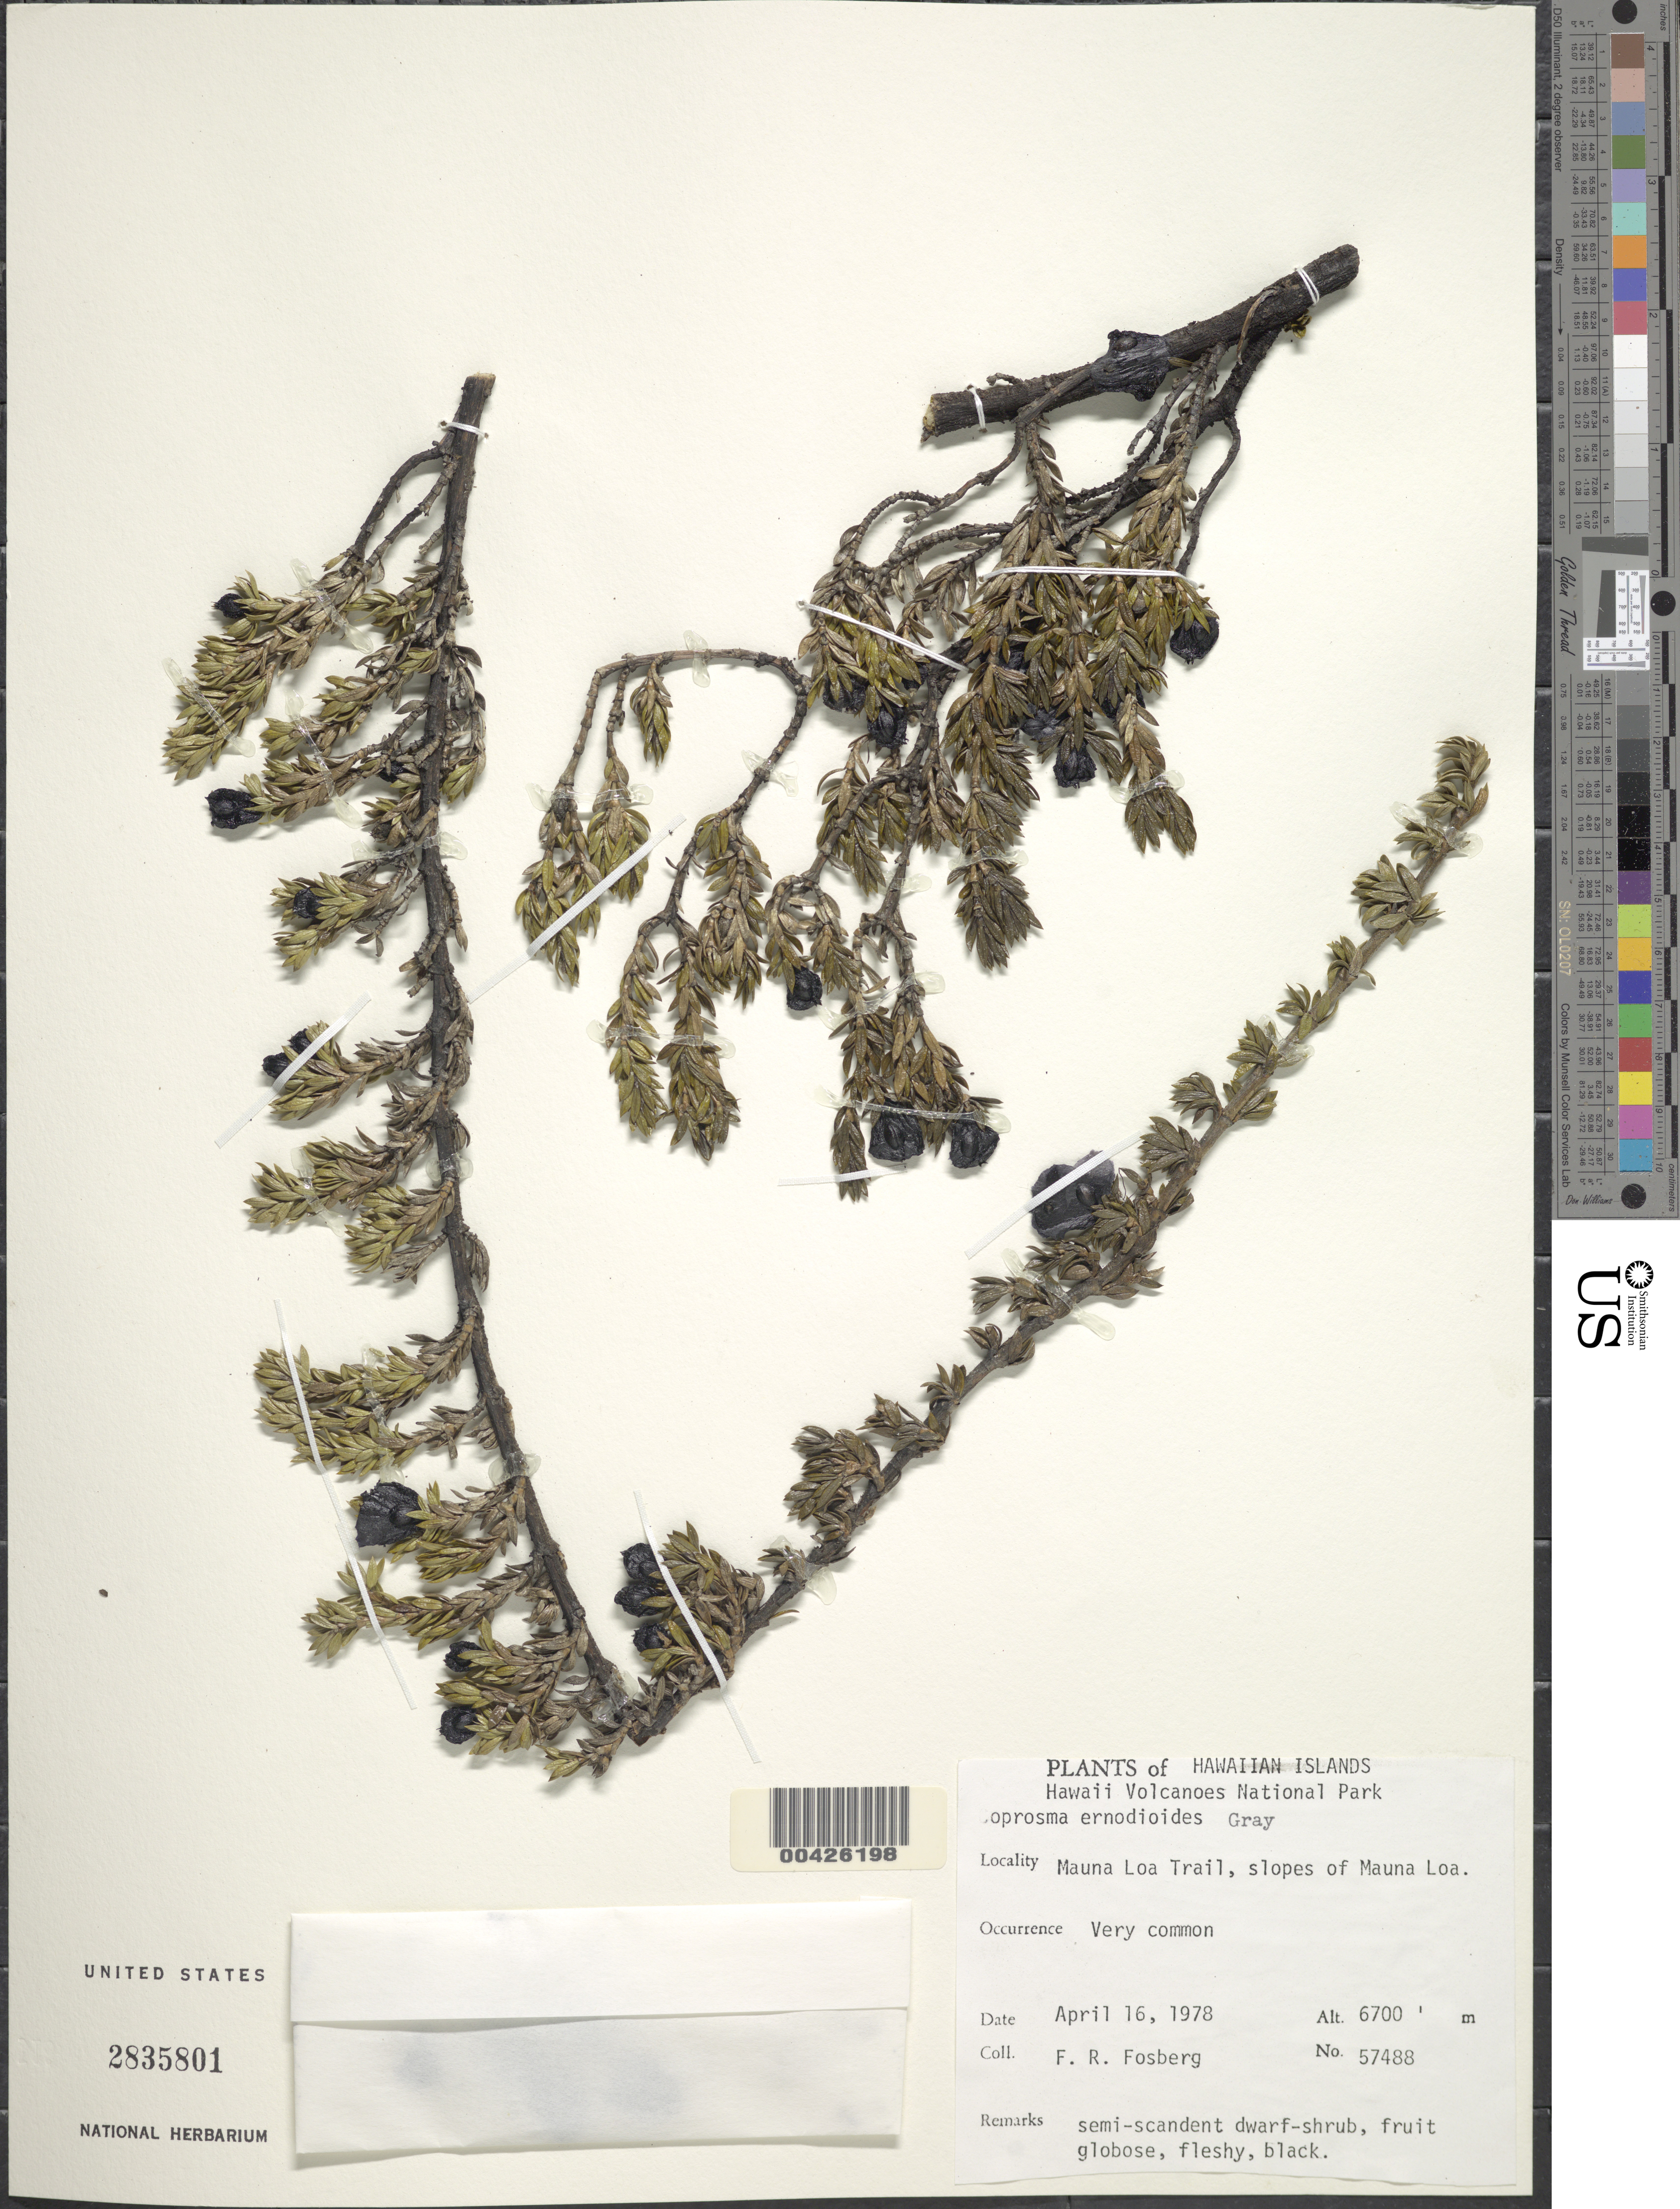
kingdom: Plantae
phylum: Tracheophyta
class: Magnoliopsida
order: Gentianales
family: Rubiaceae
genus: Coprosma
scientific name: Coprosma ernodeoides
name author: A. Gray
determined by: Fosberg, F. R.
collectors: F. R. Fosberg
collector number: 57488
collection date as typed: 16 Apr 1978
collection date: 1978-04-16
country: United States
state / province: Hawaii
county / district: Hawaii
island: Hawaii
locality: Mauna Loa Trail, slopes of Mauna Loa, Hawaii Volcanoes National Park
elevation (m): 2042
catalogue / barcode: US 2835801